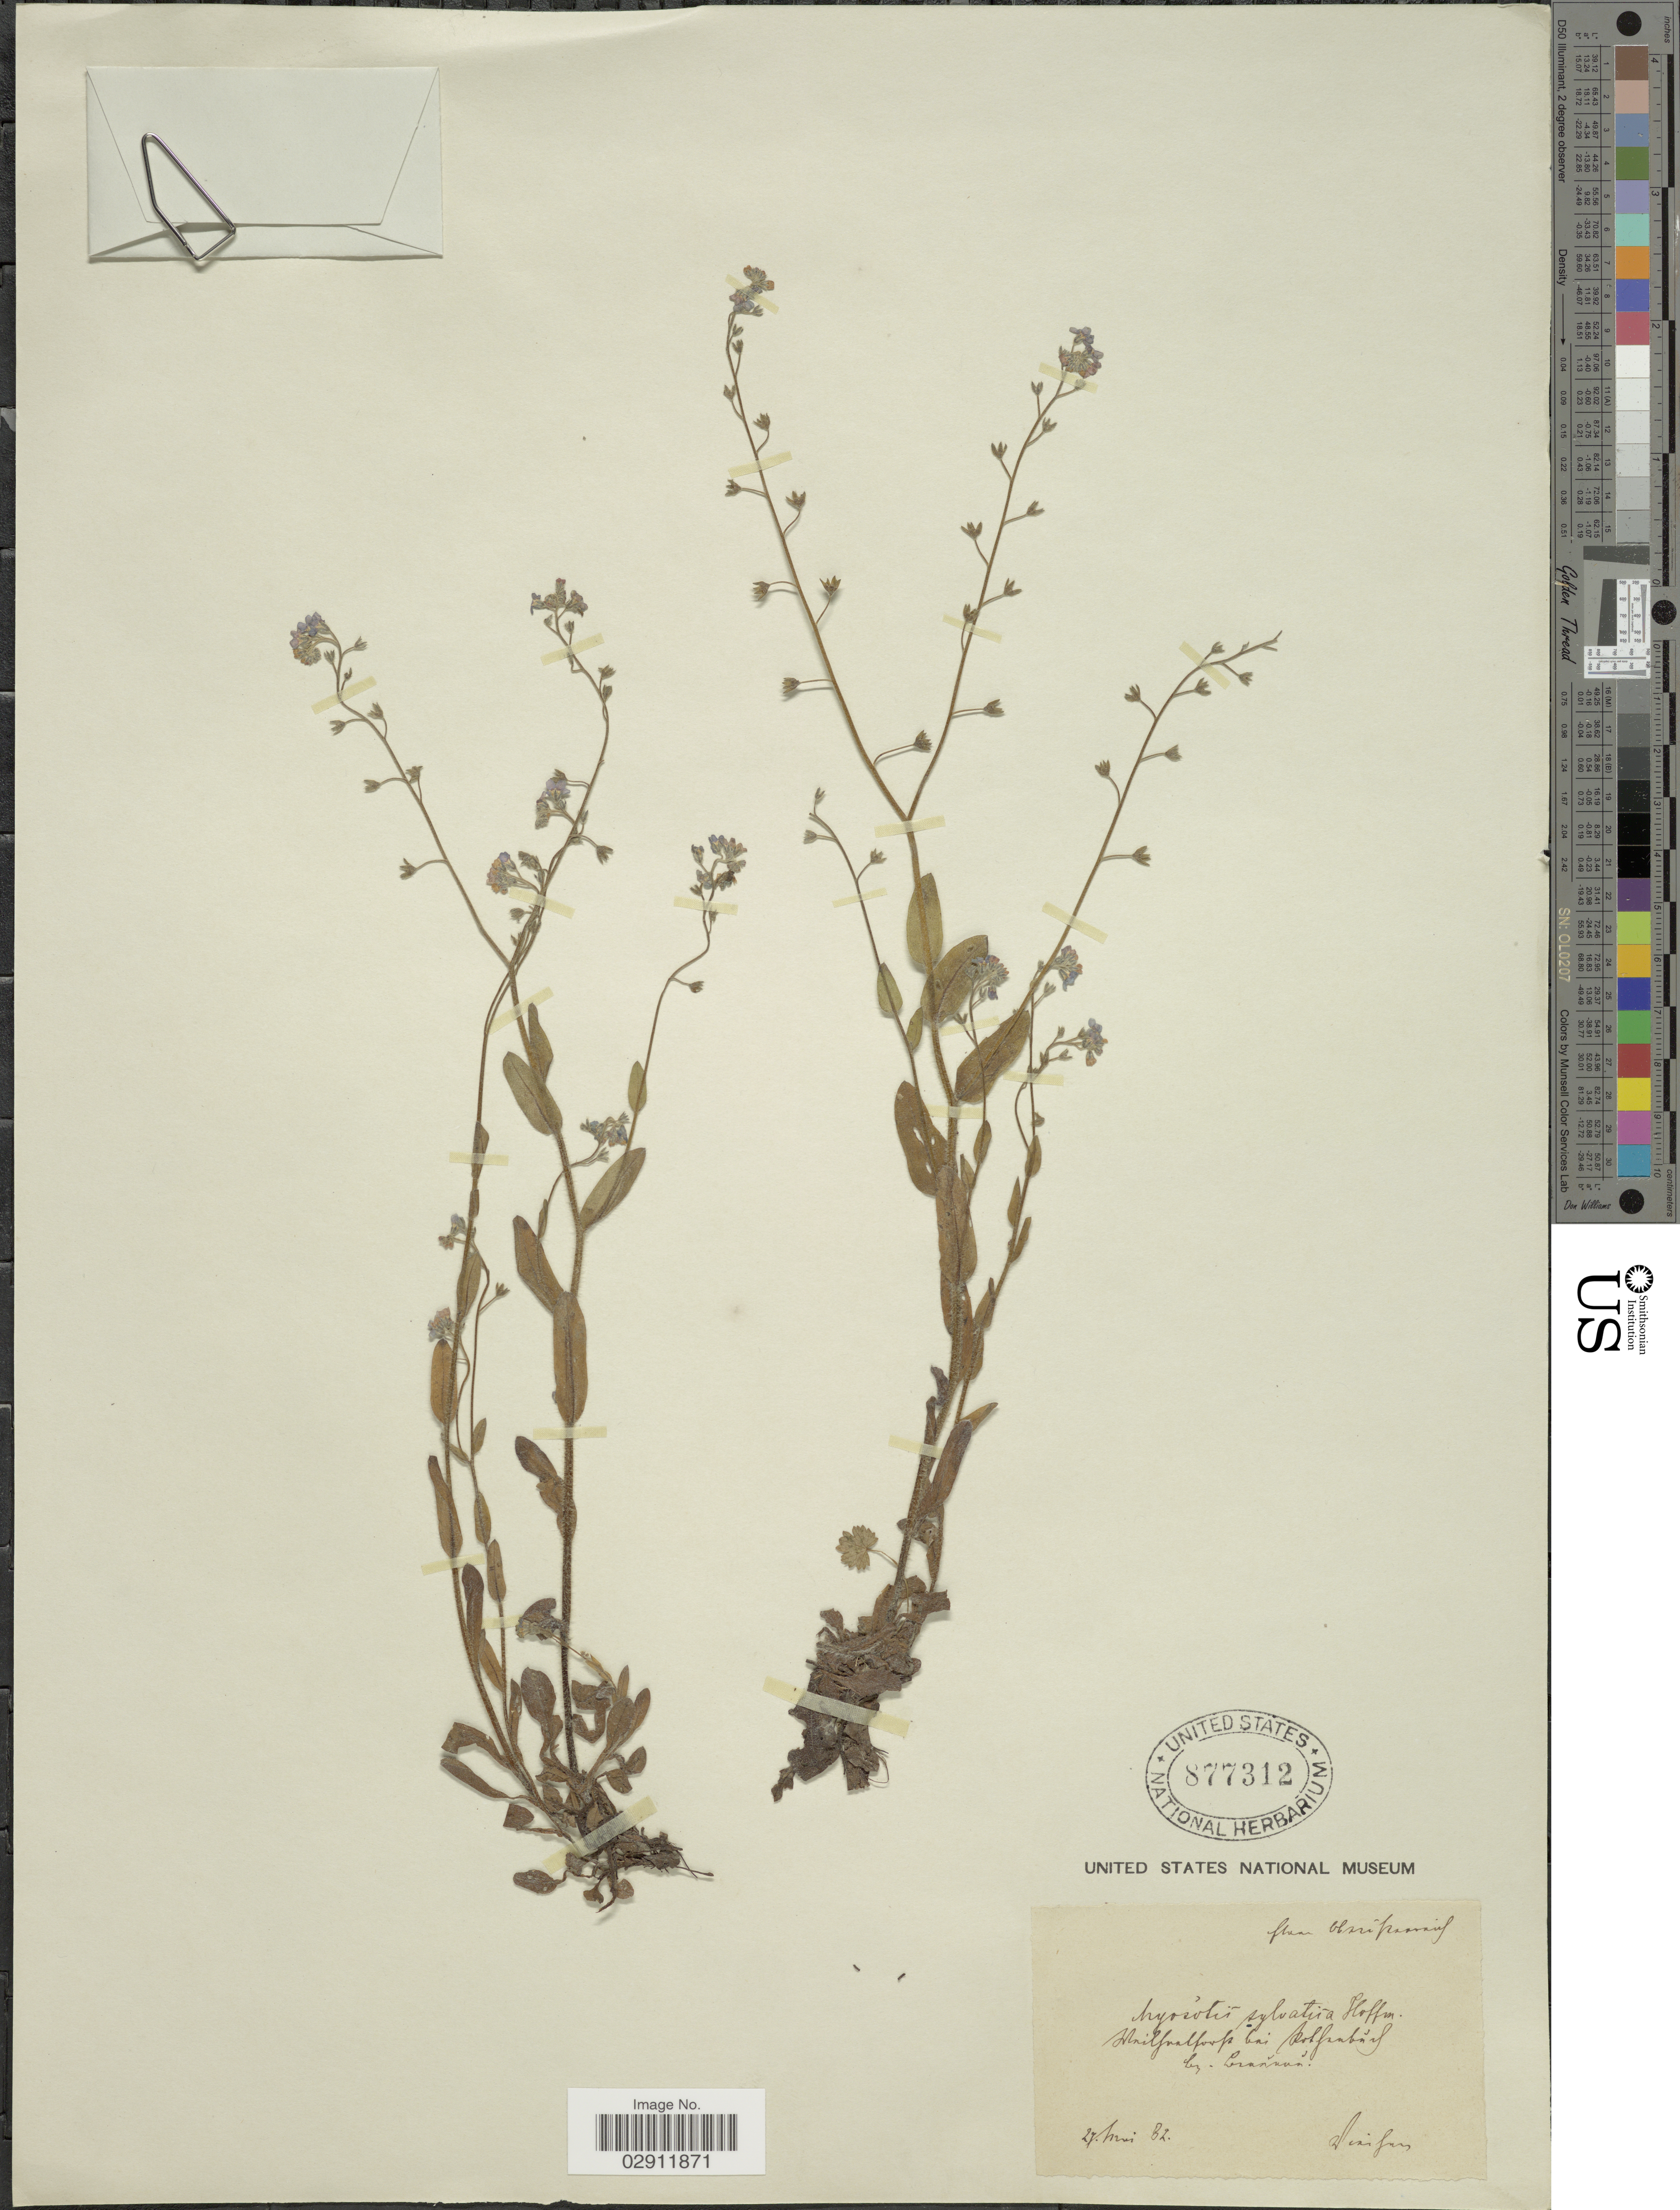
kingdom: Plantae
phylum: Tracheophyta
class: Magnoliopsida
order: Boraginales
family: Boraginaceae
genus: Myosotis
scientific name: Myosotis sylvatica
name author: Ehrh. ex Hoffm.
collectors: F. Vierhapper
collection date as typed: Transcribed d/m/y: 27/5/82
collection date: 1882-05-27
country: Austria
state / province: Oberosterreich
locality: Flora Oberösterreich, Weilhartforste bei Rothenbuch, Bez. Braunau.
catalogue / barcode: US 877312